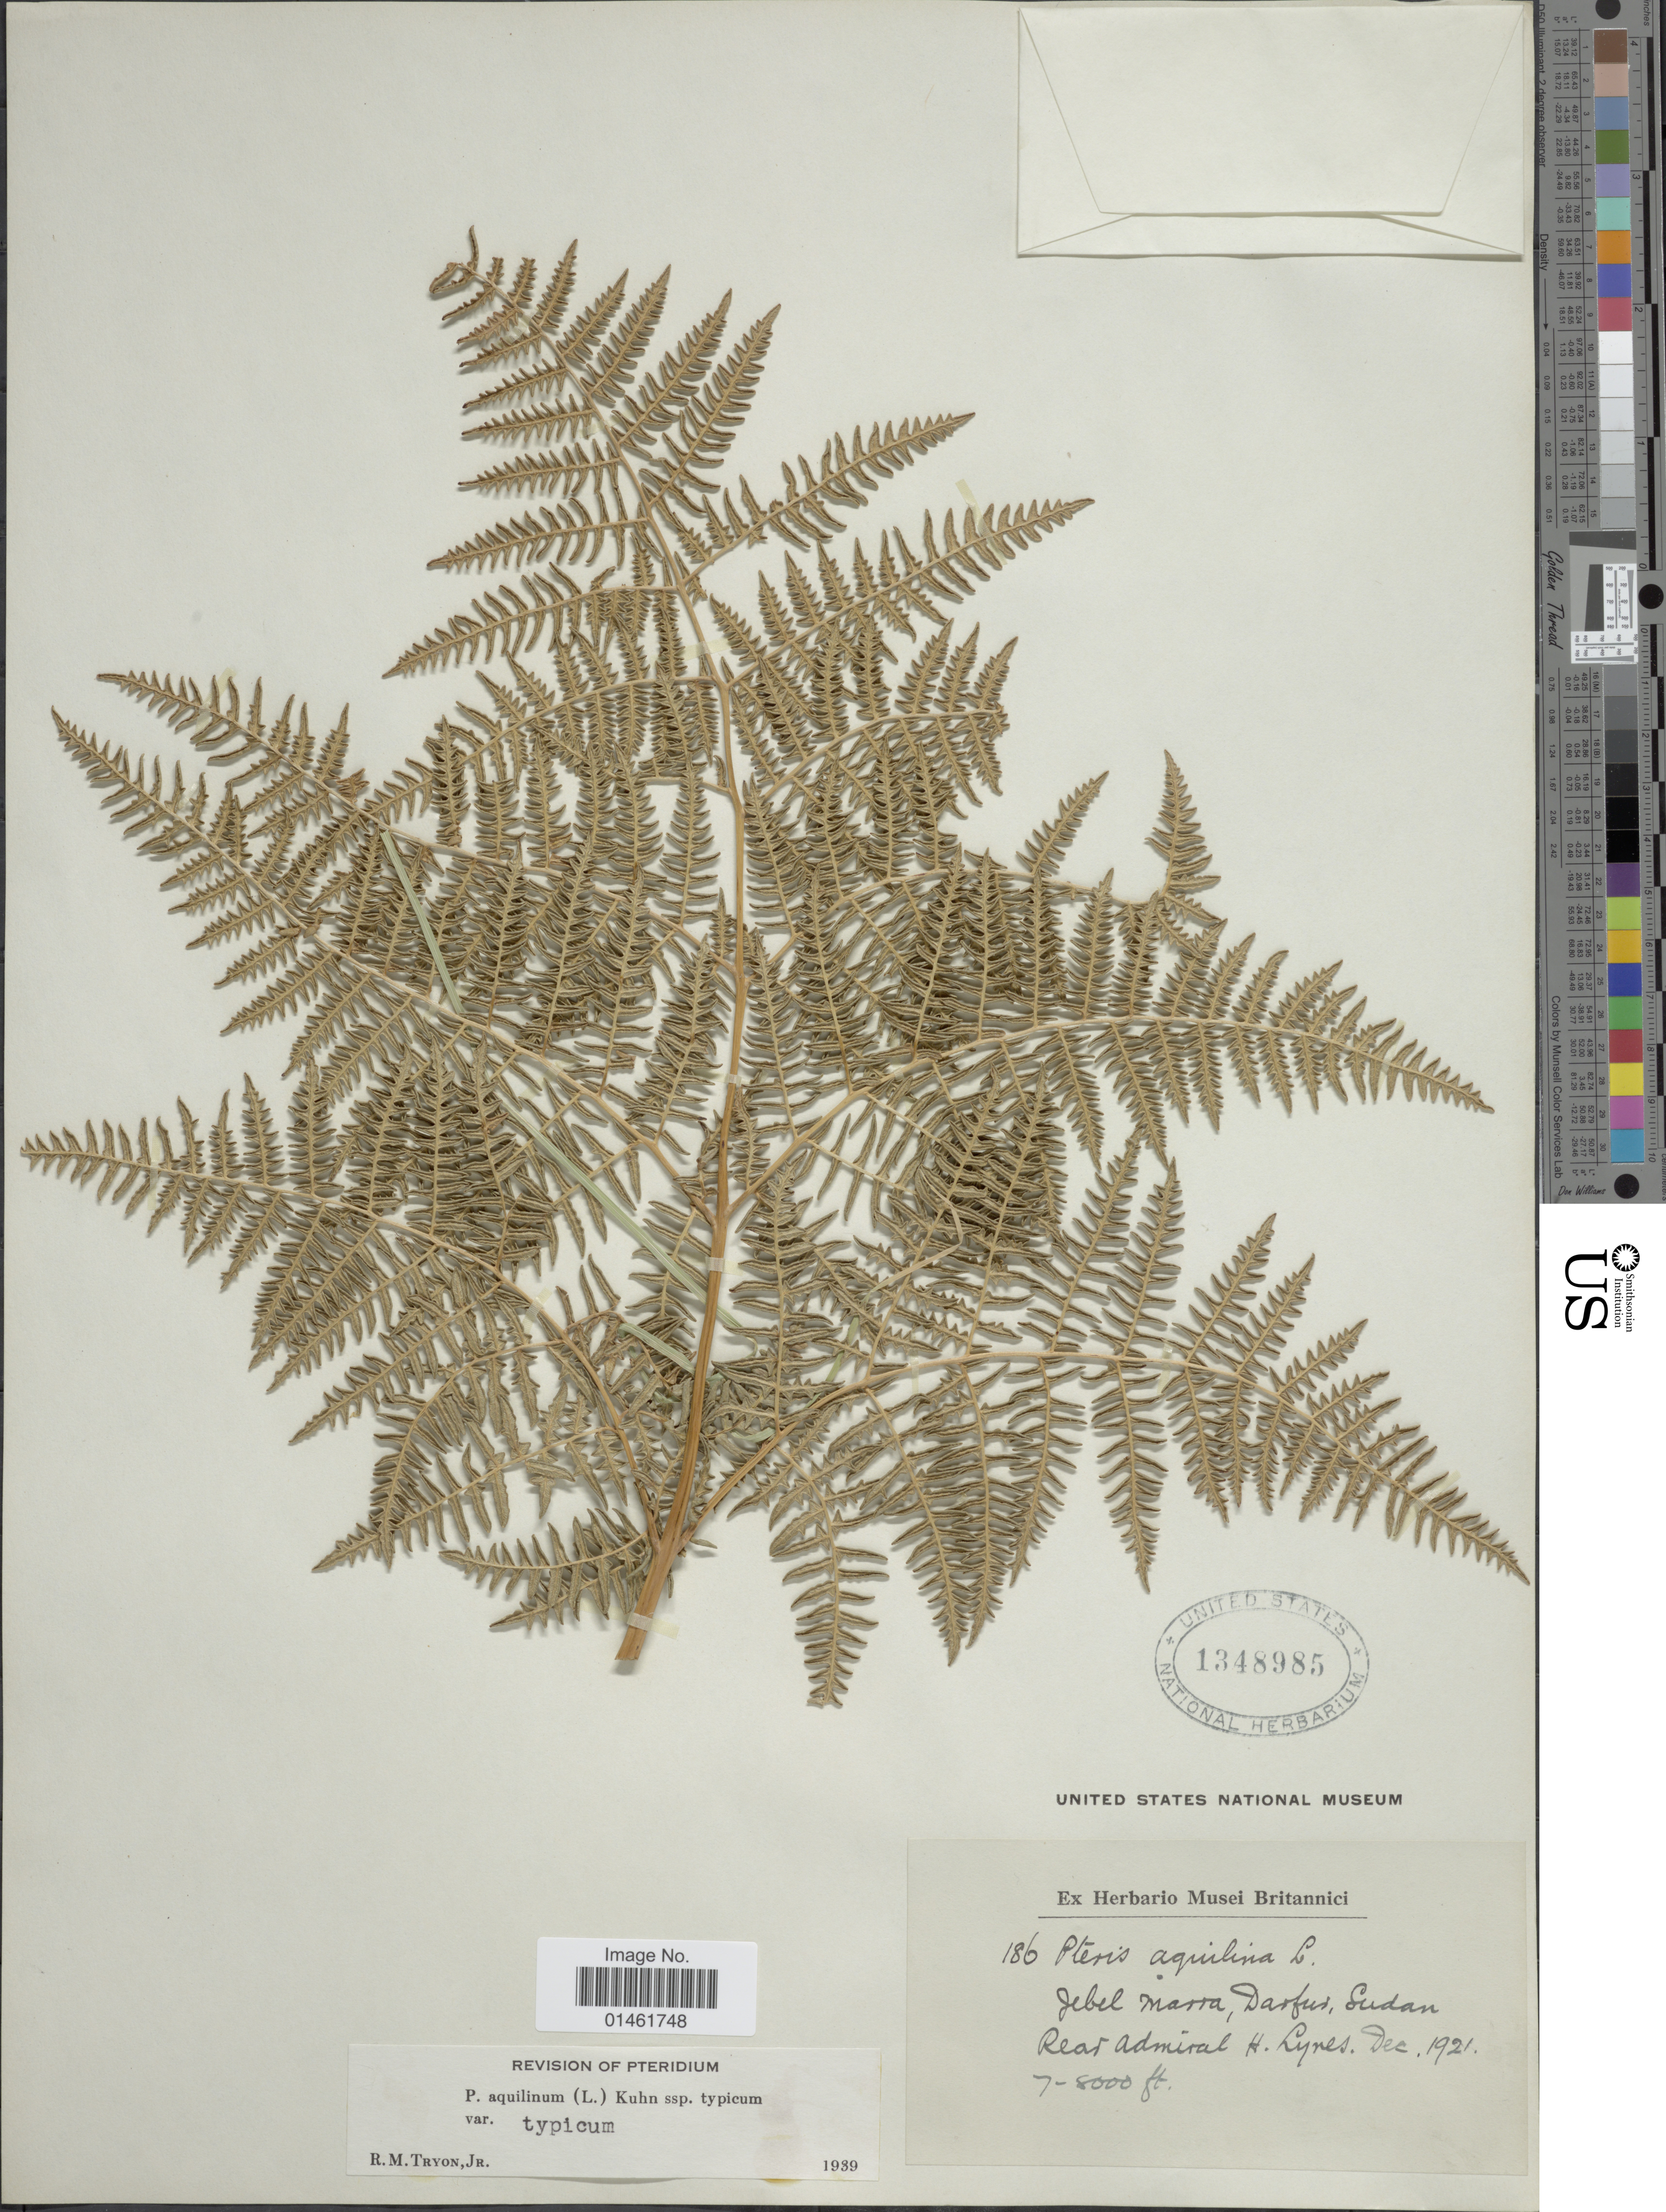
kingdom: Plantae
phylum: Tracheophyta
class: Polypodiopsida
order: Polypodiales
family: Dennstaedtiaceae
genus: Pteridium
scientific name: Pteridium aquilinum var. typicum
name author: R.M. Tryon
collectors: H. Lynes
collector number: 186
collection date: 1921-12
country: Sudan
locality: Jebel marra, Darfur, Sudan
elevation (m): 2134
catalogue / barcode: US 1348985